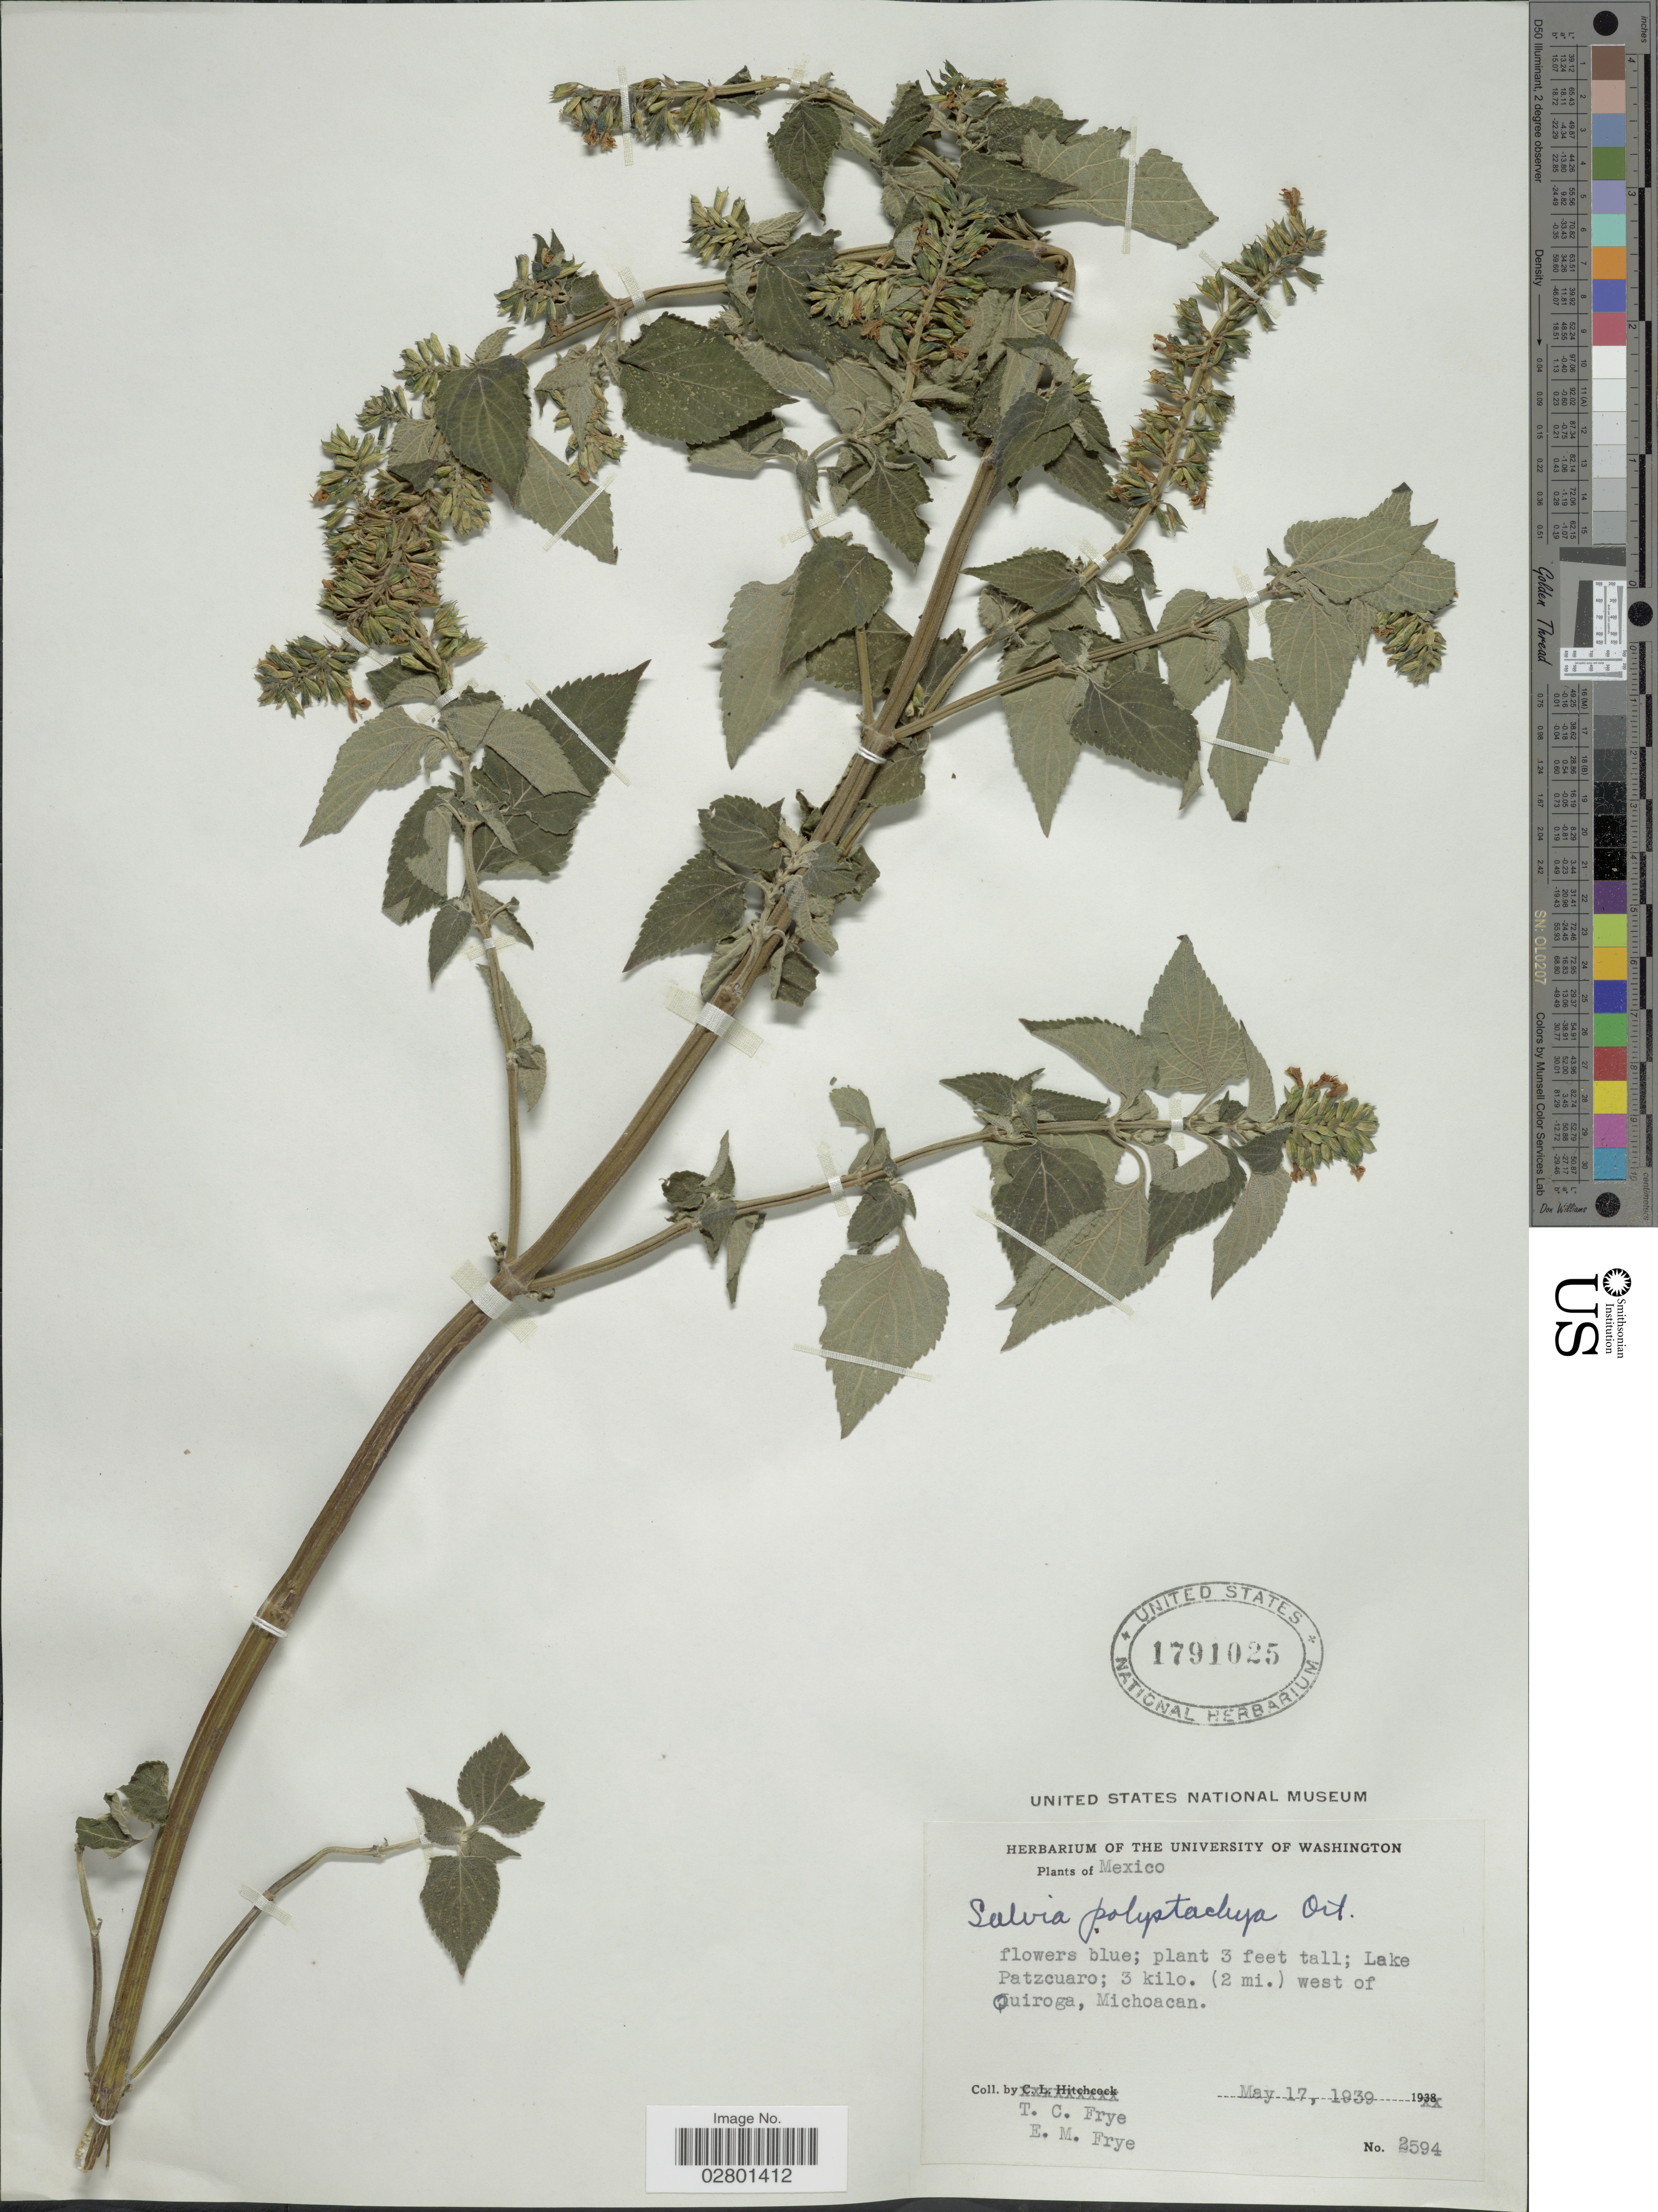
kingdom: Plantae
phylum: Tracheophyta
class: Magnoliopsida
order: Lamiales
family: Lamiaceae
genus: Salvia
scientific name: Salvia polystachya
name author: Cav.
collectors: T. C. Frye & E. Frye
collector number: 2594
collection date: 1939-05-17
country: Mexico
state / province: Michoacán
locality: Lake Patzcuaro; 3 kilo. (2 mi.) west of Quiroga.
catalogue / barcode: US 1791025